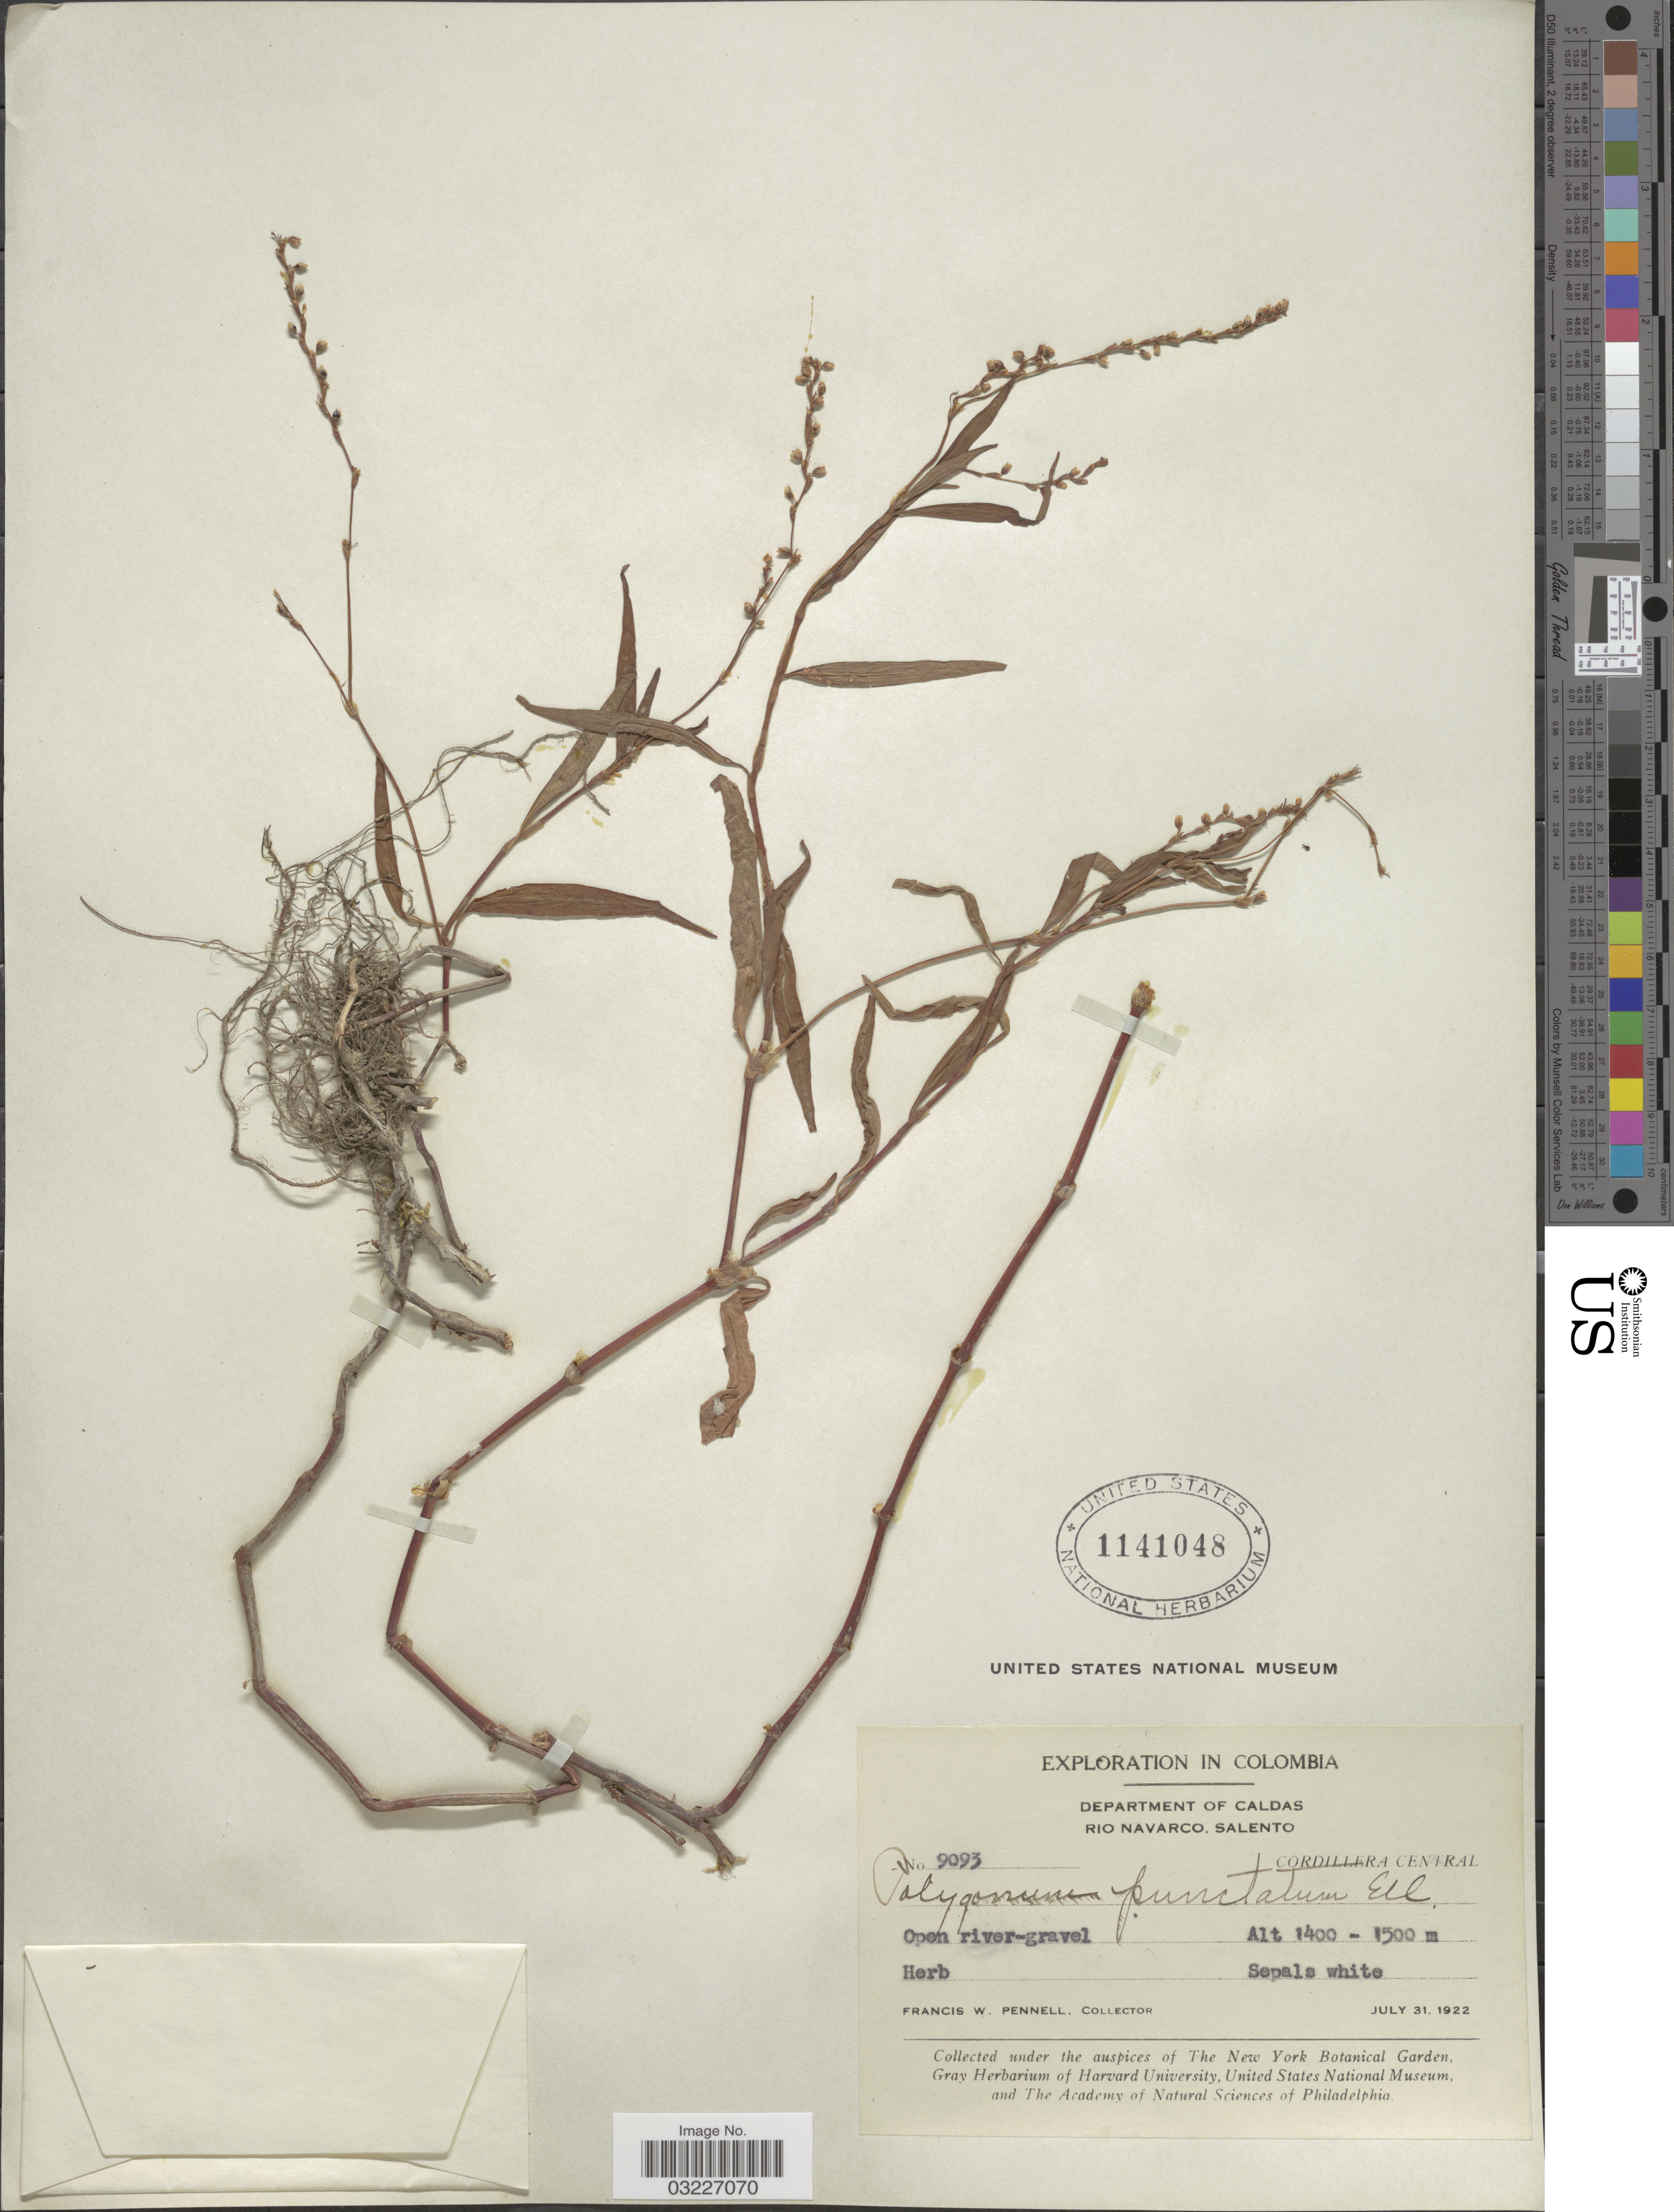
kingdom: Plantae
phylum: Tracheophyta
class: Magnoliopsida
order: Caryophyllales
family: Polygonaceae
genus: Polygonum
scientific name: Polygonum opelousanum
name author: Riddell ex Small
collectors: F. W. Pennell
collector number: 9093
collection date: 1922-07-31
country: Colombia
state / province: Caldas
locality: Department of Caldas. Rio Navarco, Salento. Cordillera Central.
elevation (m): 1400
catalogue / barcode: US 1141048